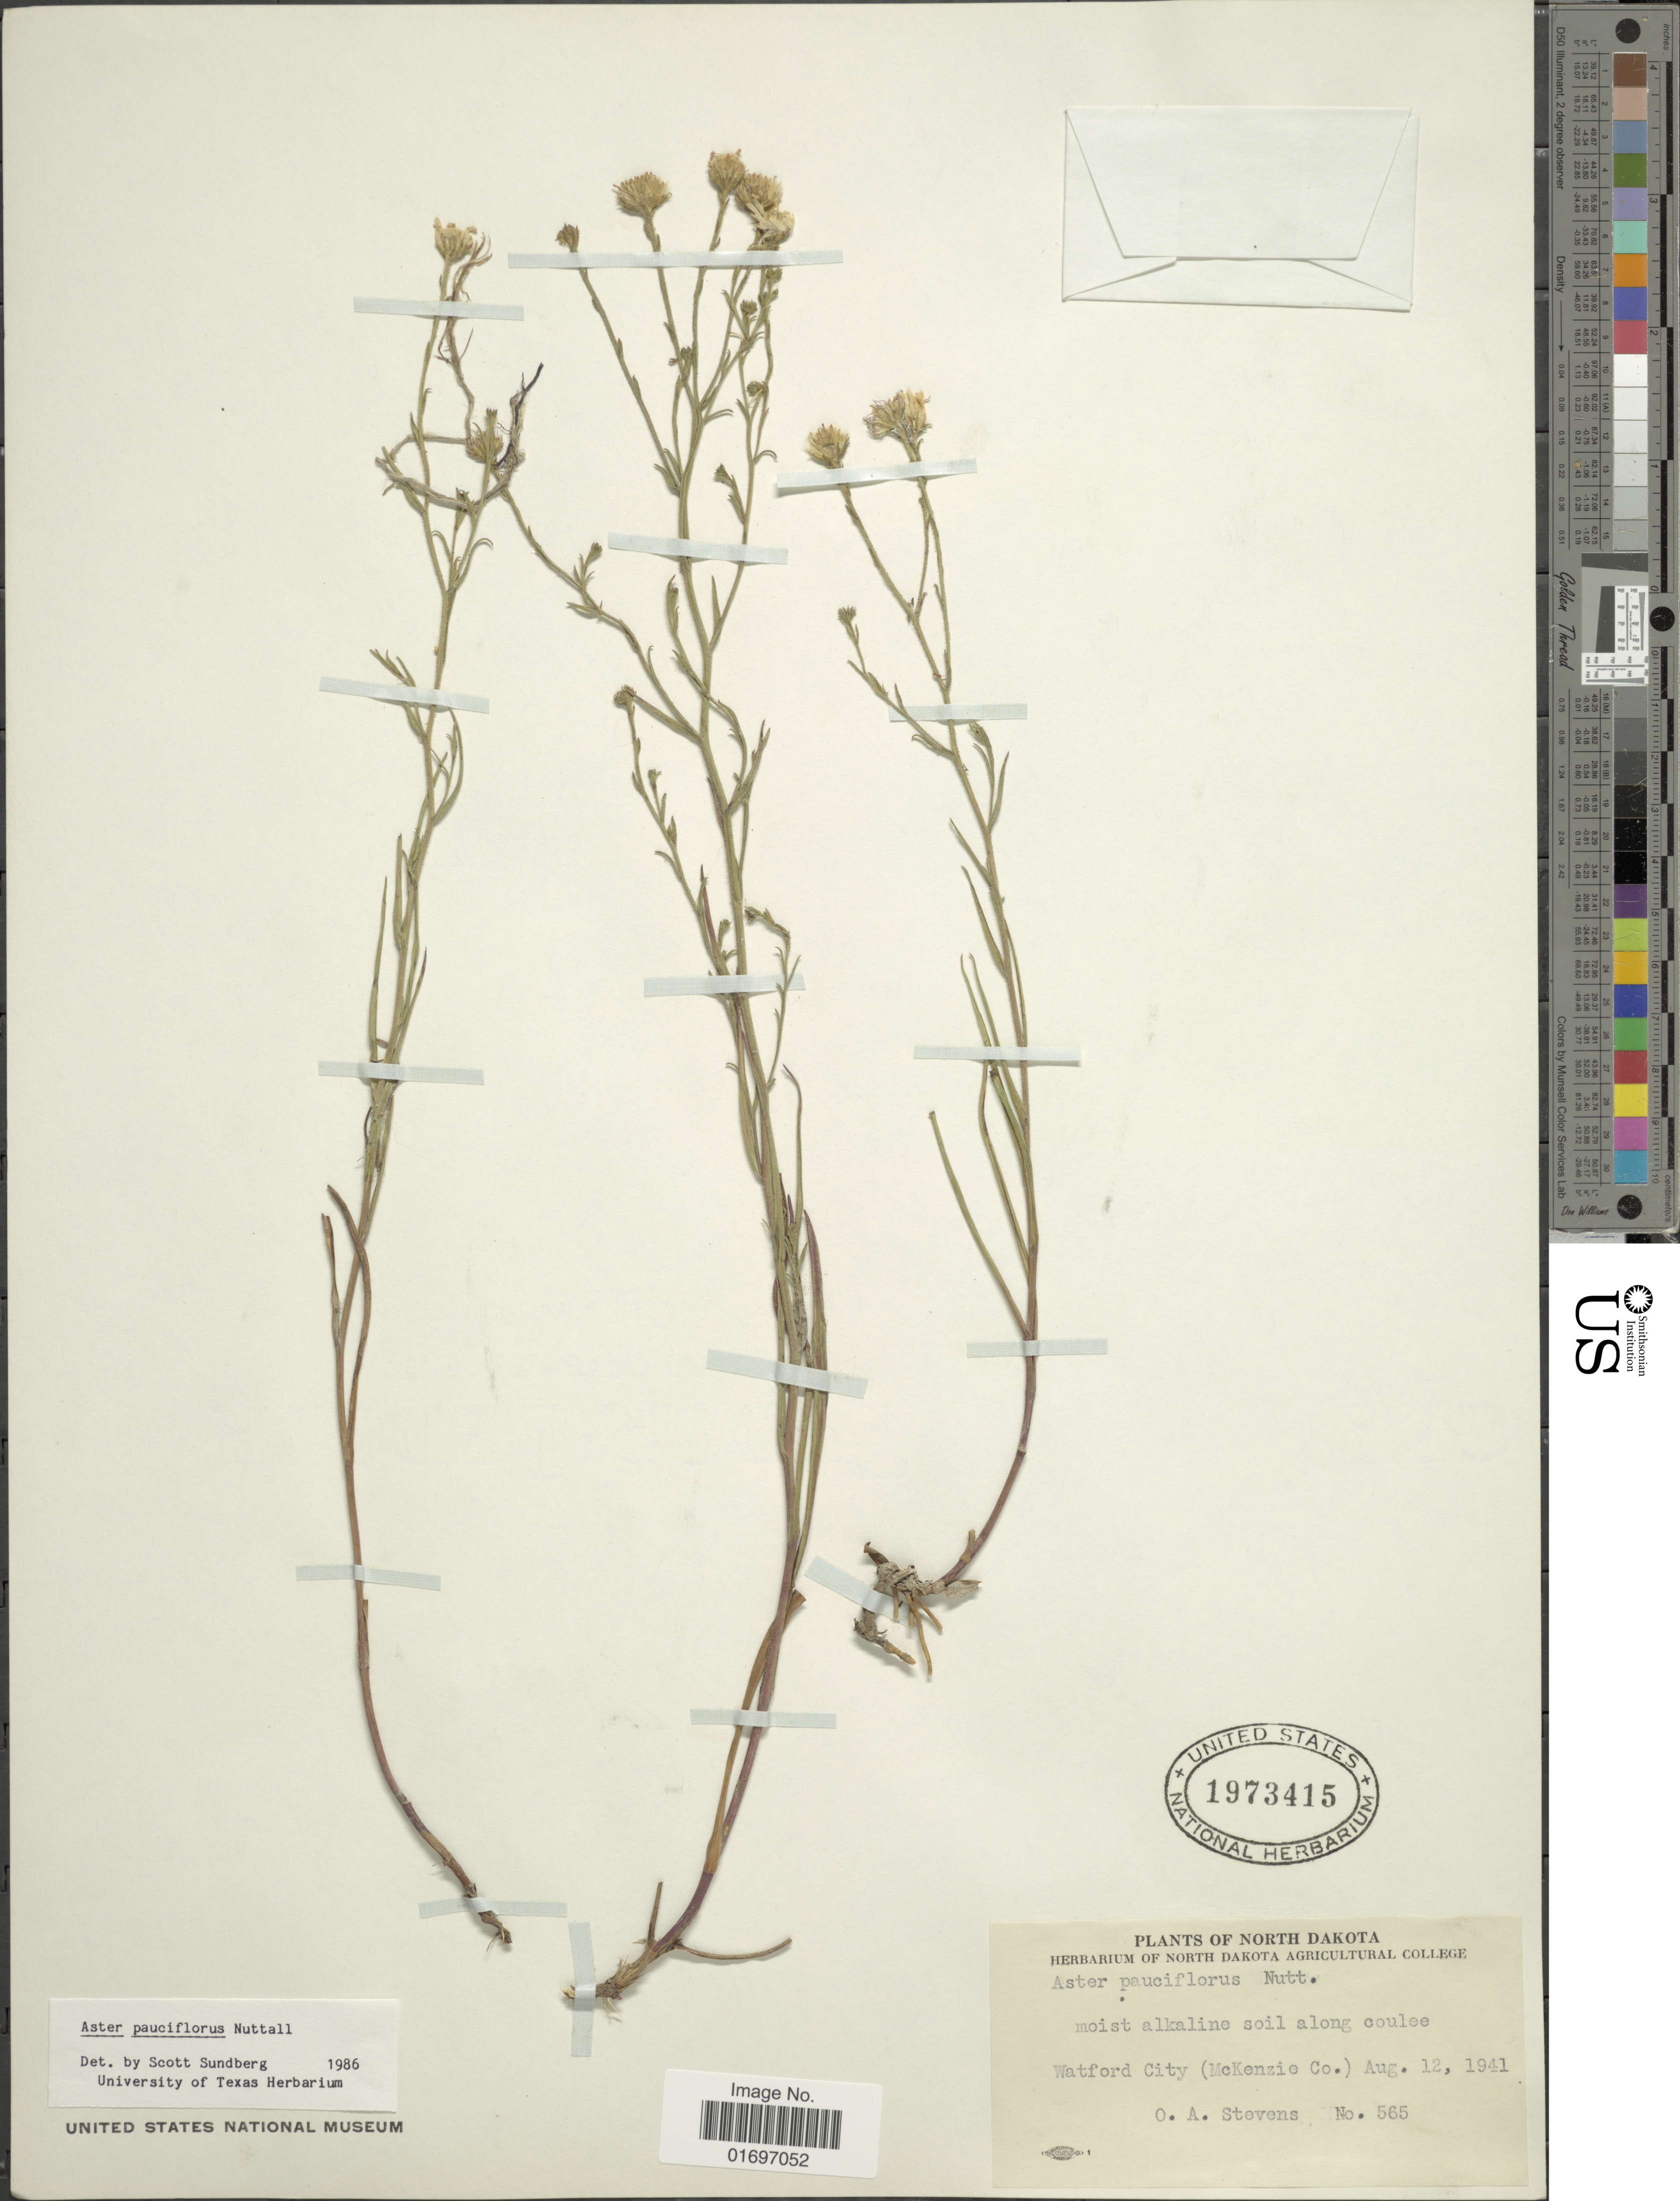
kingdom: Plantae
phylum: Tracheophyta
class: Magnoliopsida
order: Asterales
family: Asteraceae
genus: Almutaster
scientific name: Almutaster pauciflorus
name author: (Nutt.) Á. Löve & D. Löve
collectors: O. A. Stevens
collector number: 565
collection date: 1941-08-12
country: United States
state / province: North Dakota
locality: North Dakota. Watford City (McKenzie Co.)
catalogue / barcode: US 1973415